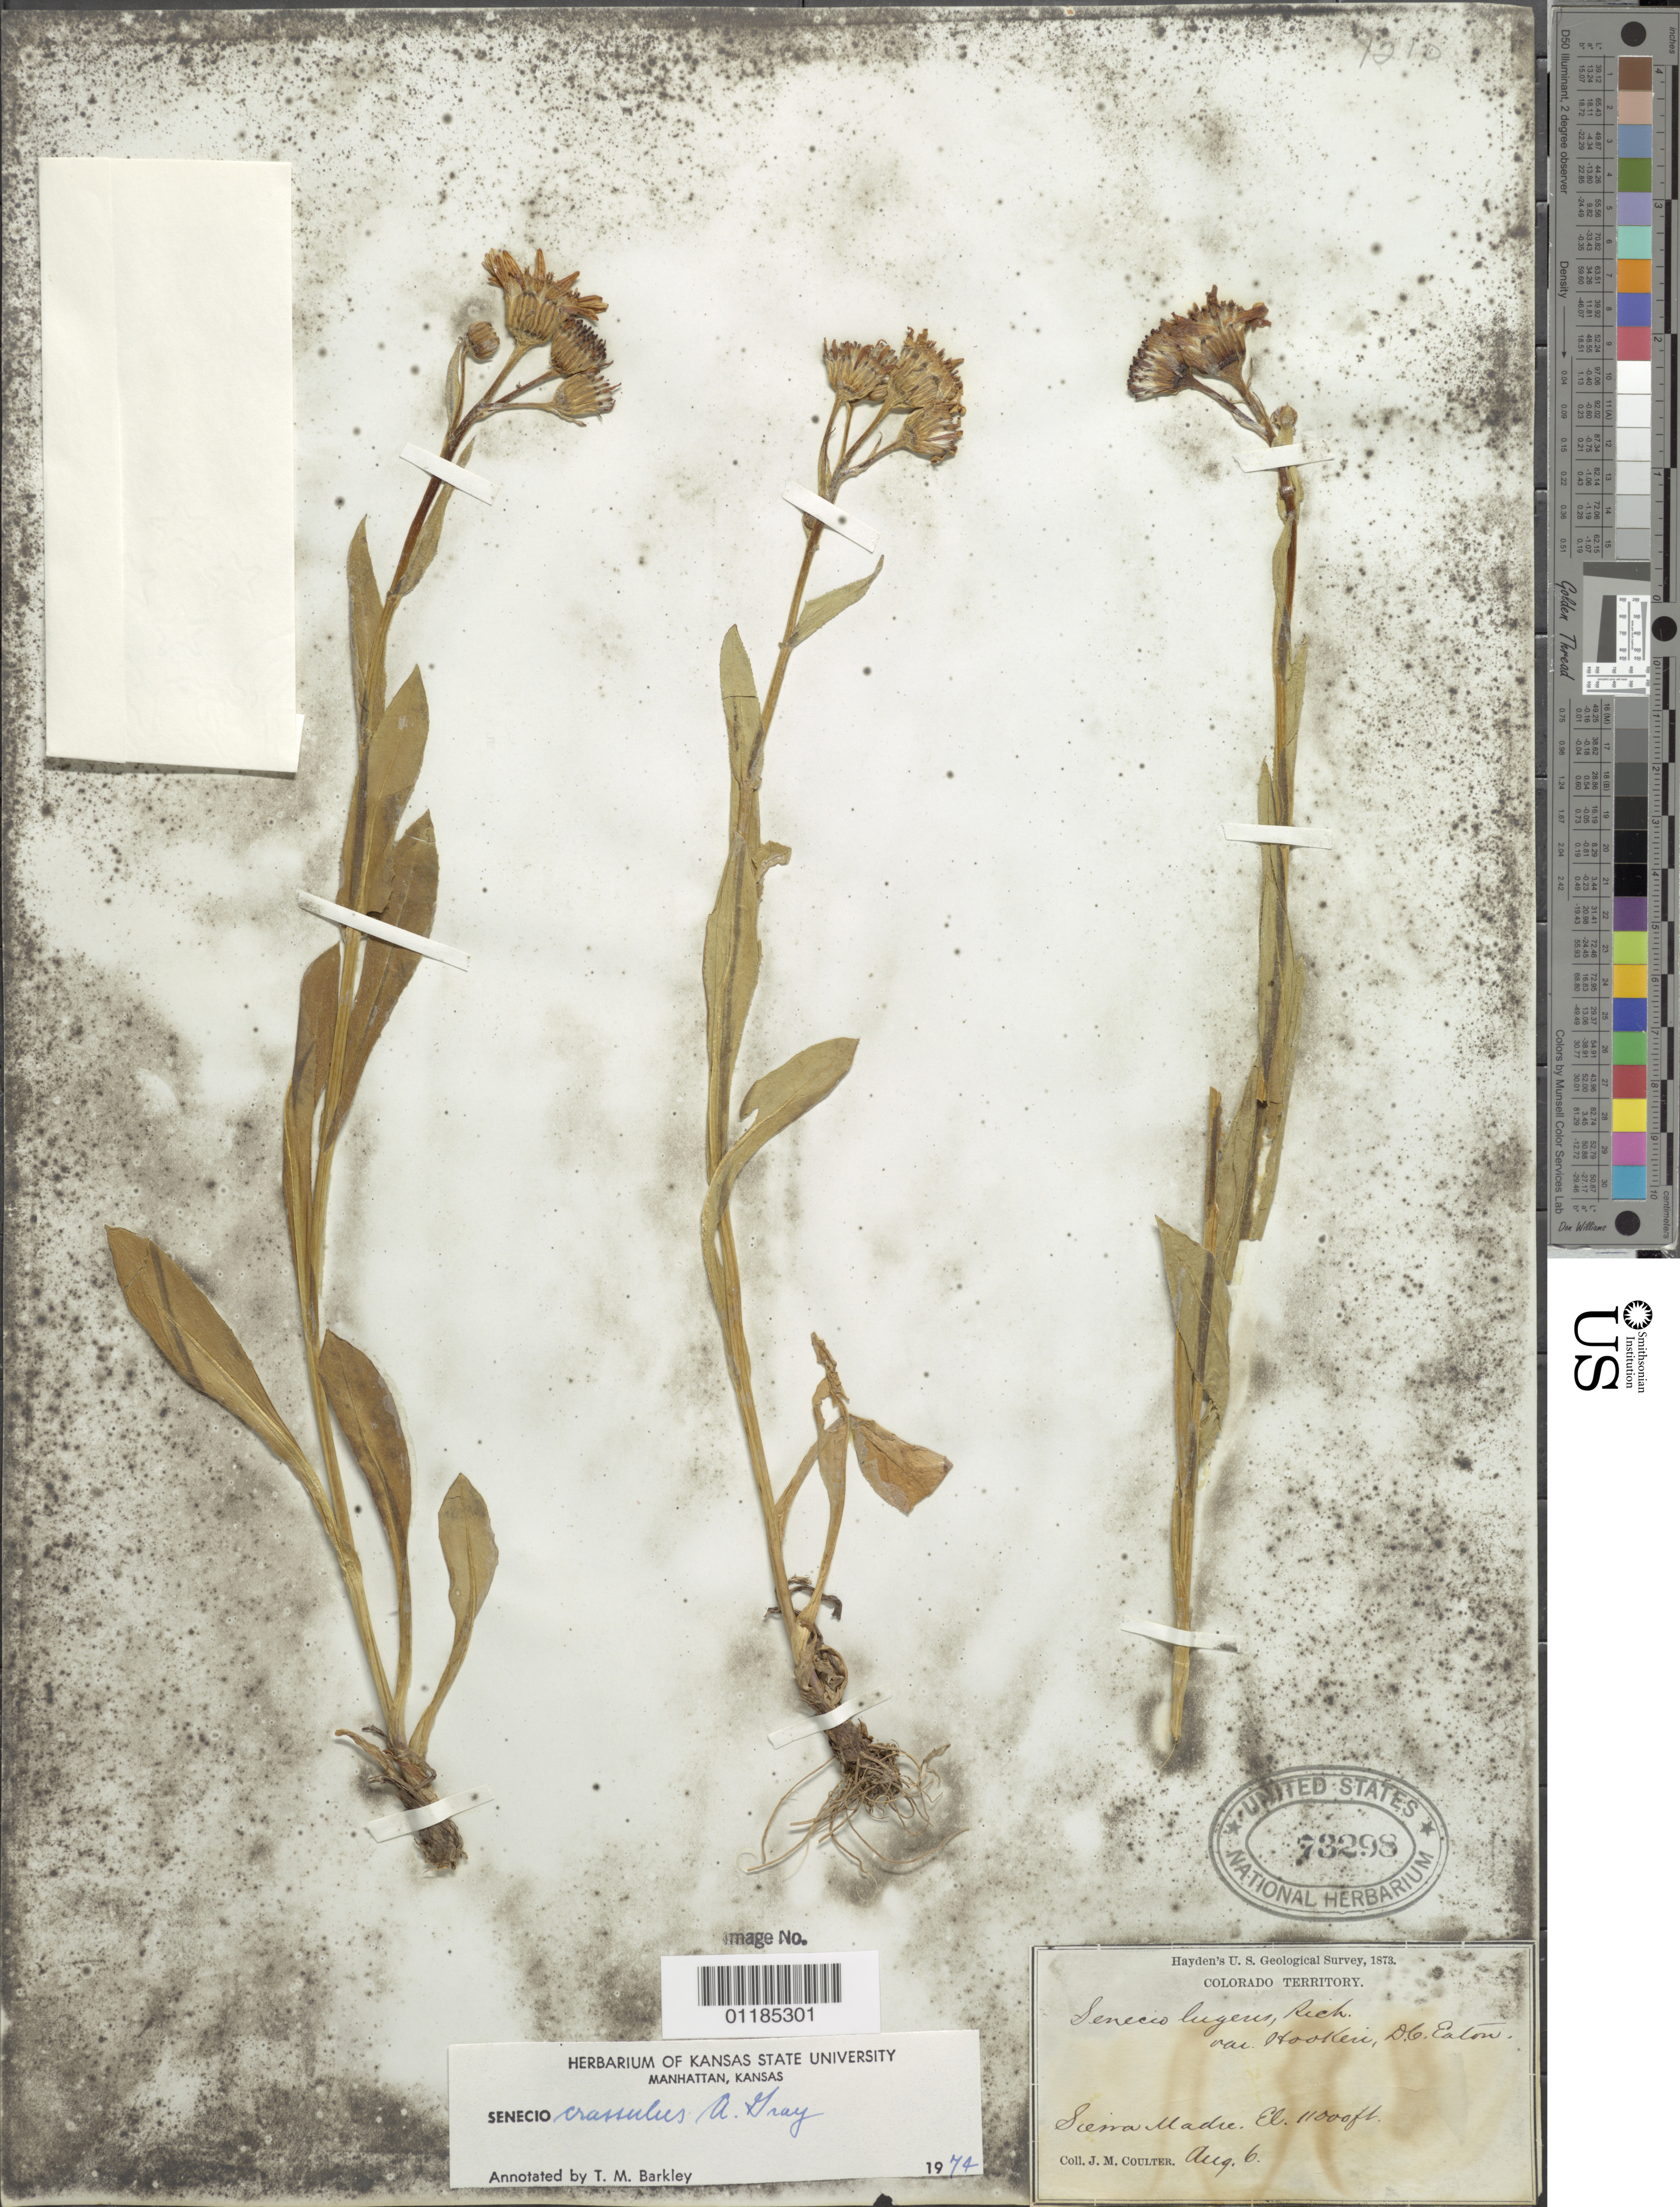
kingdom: Plantae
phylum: Tracheophyta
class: Magnoliopsida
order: Asterales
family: Asteraceae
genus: Senecio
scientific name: Senecio crassulus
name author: A. Gray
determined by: Barkley, Theodore M.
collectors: J. M. Coulter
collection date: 1873-08-06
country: United States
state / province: Colorado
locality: Sierra Madre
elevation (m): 3353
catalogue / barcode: US 73298